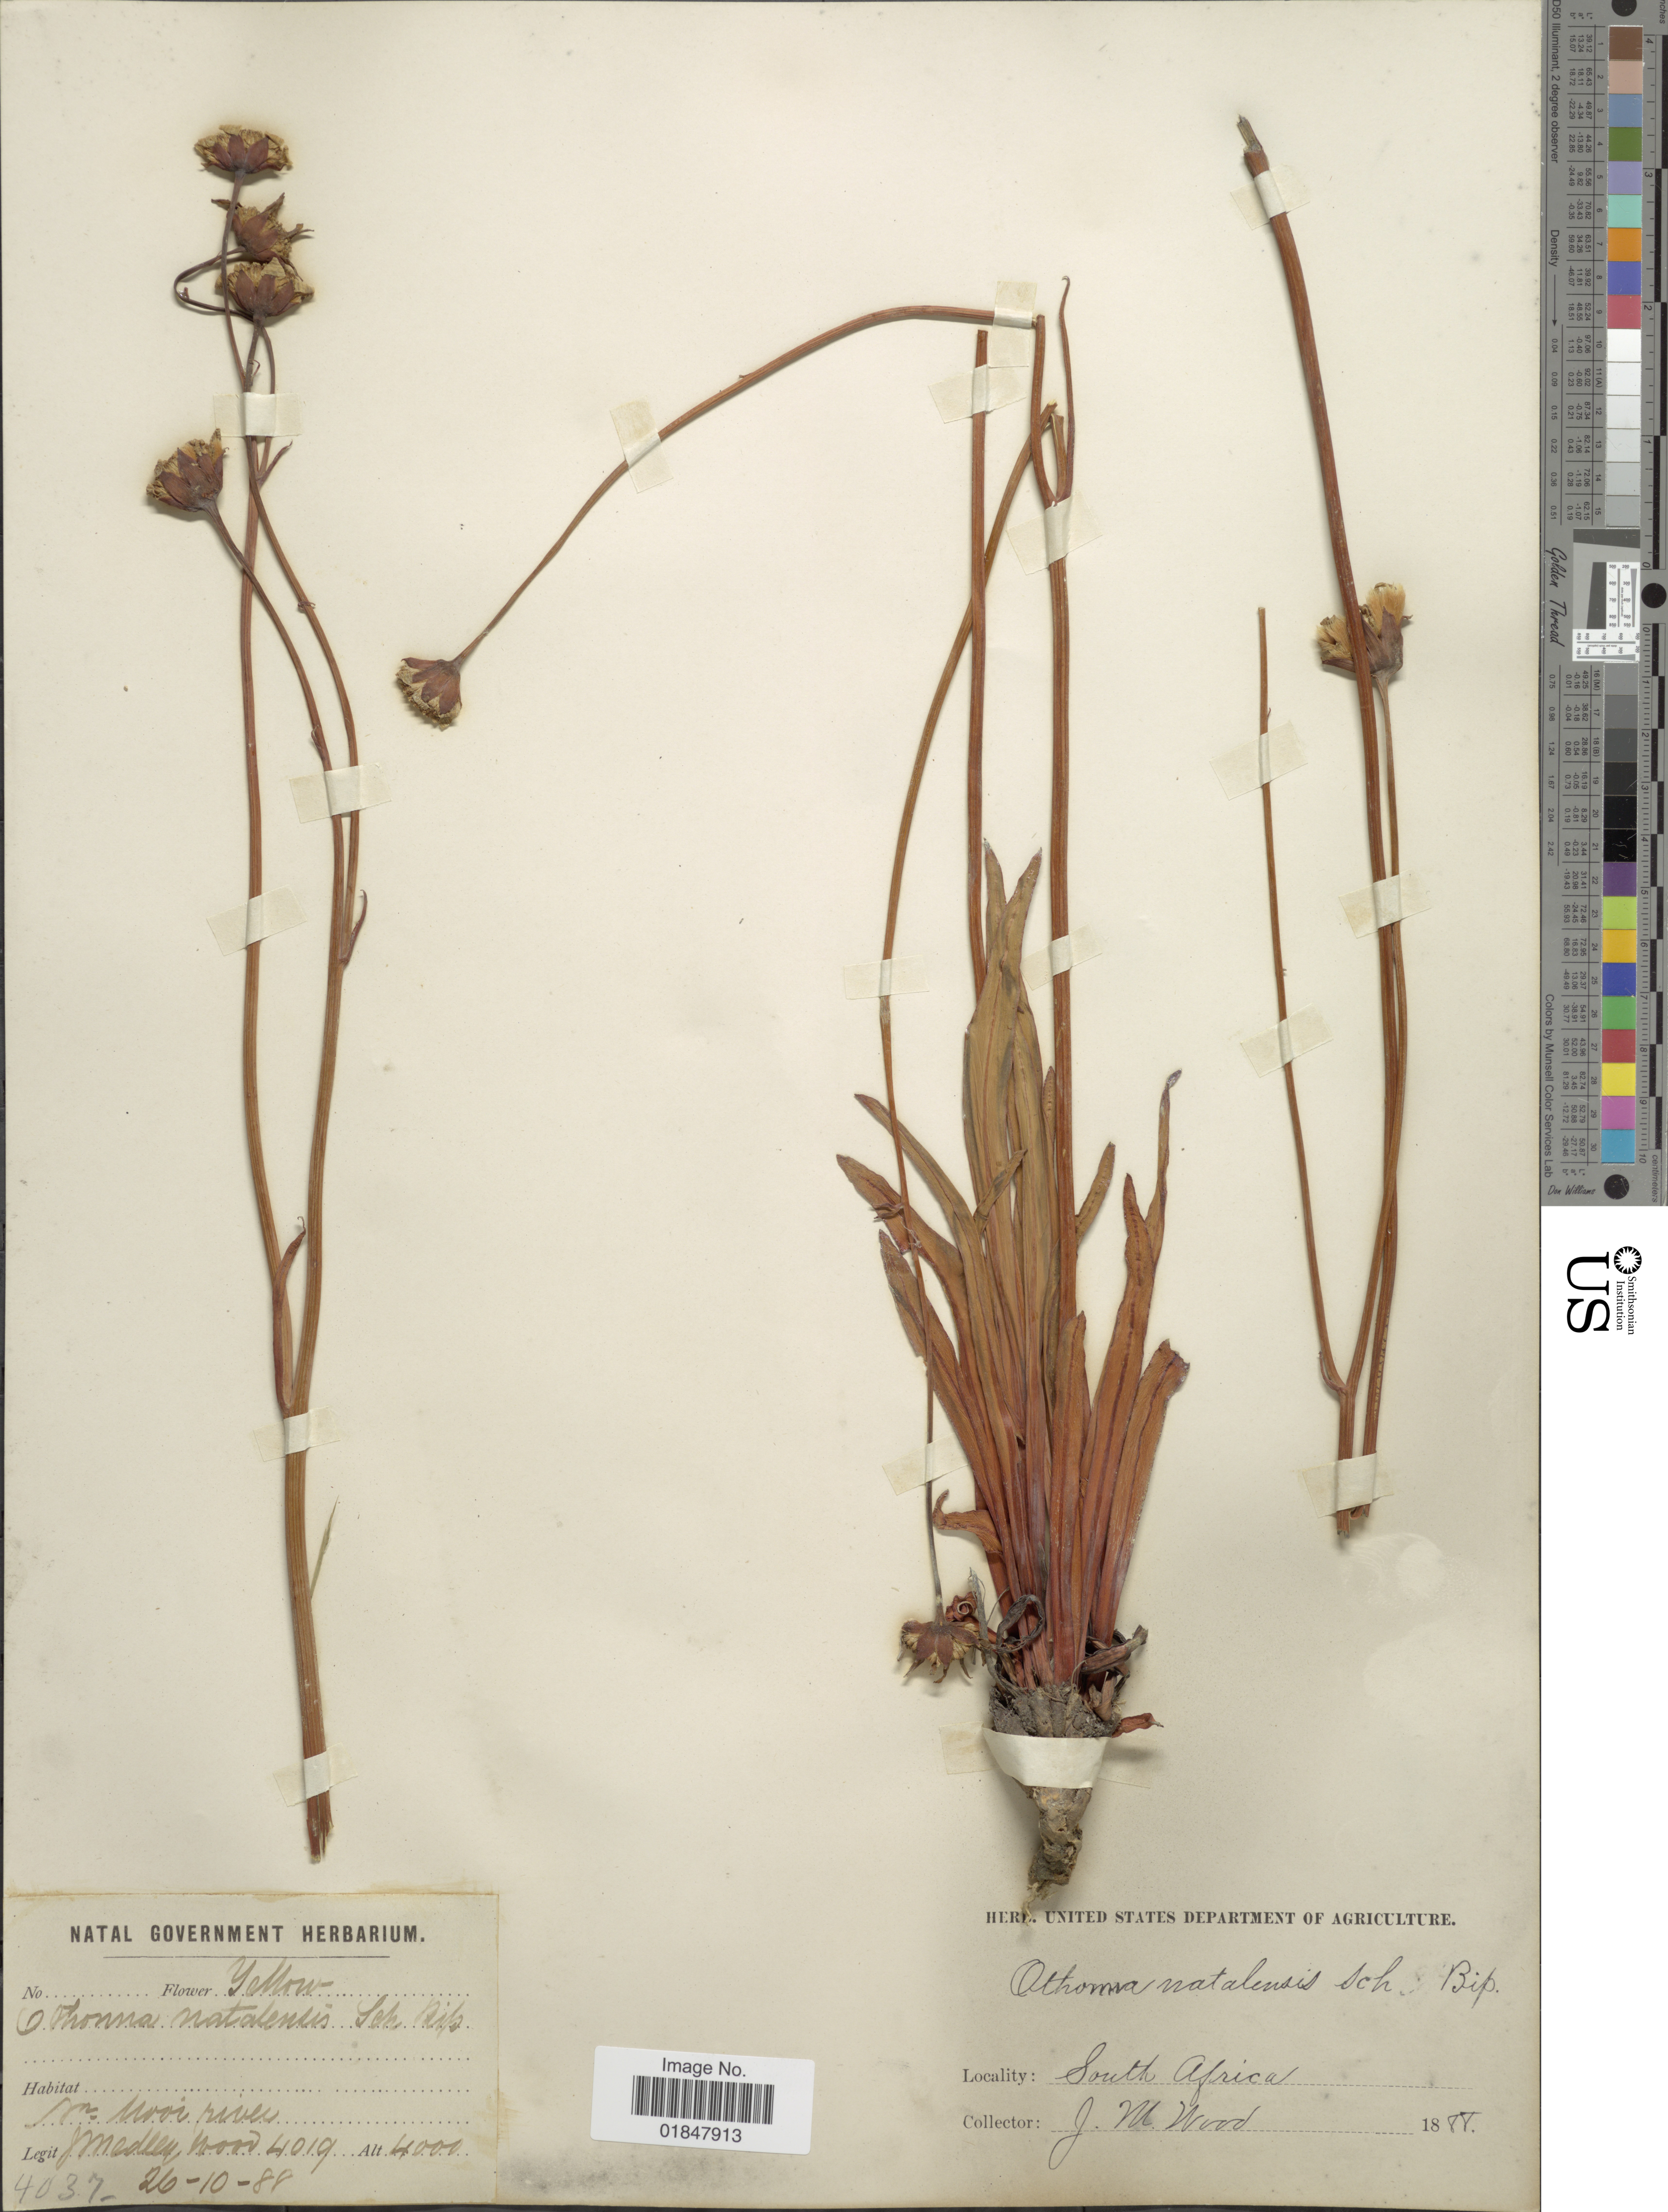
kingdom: Plantae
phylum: Tracheophyta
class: Magnoliopsida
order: Asterales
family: Asteraceae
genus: Othonna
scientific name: Othonna natalensis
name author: Sch. Bip.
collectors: J. Medley Wood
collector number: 4019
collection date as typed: Transcribed d/m/y: 26/10/88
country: South Africa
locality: Mooi river